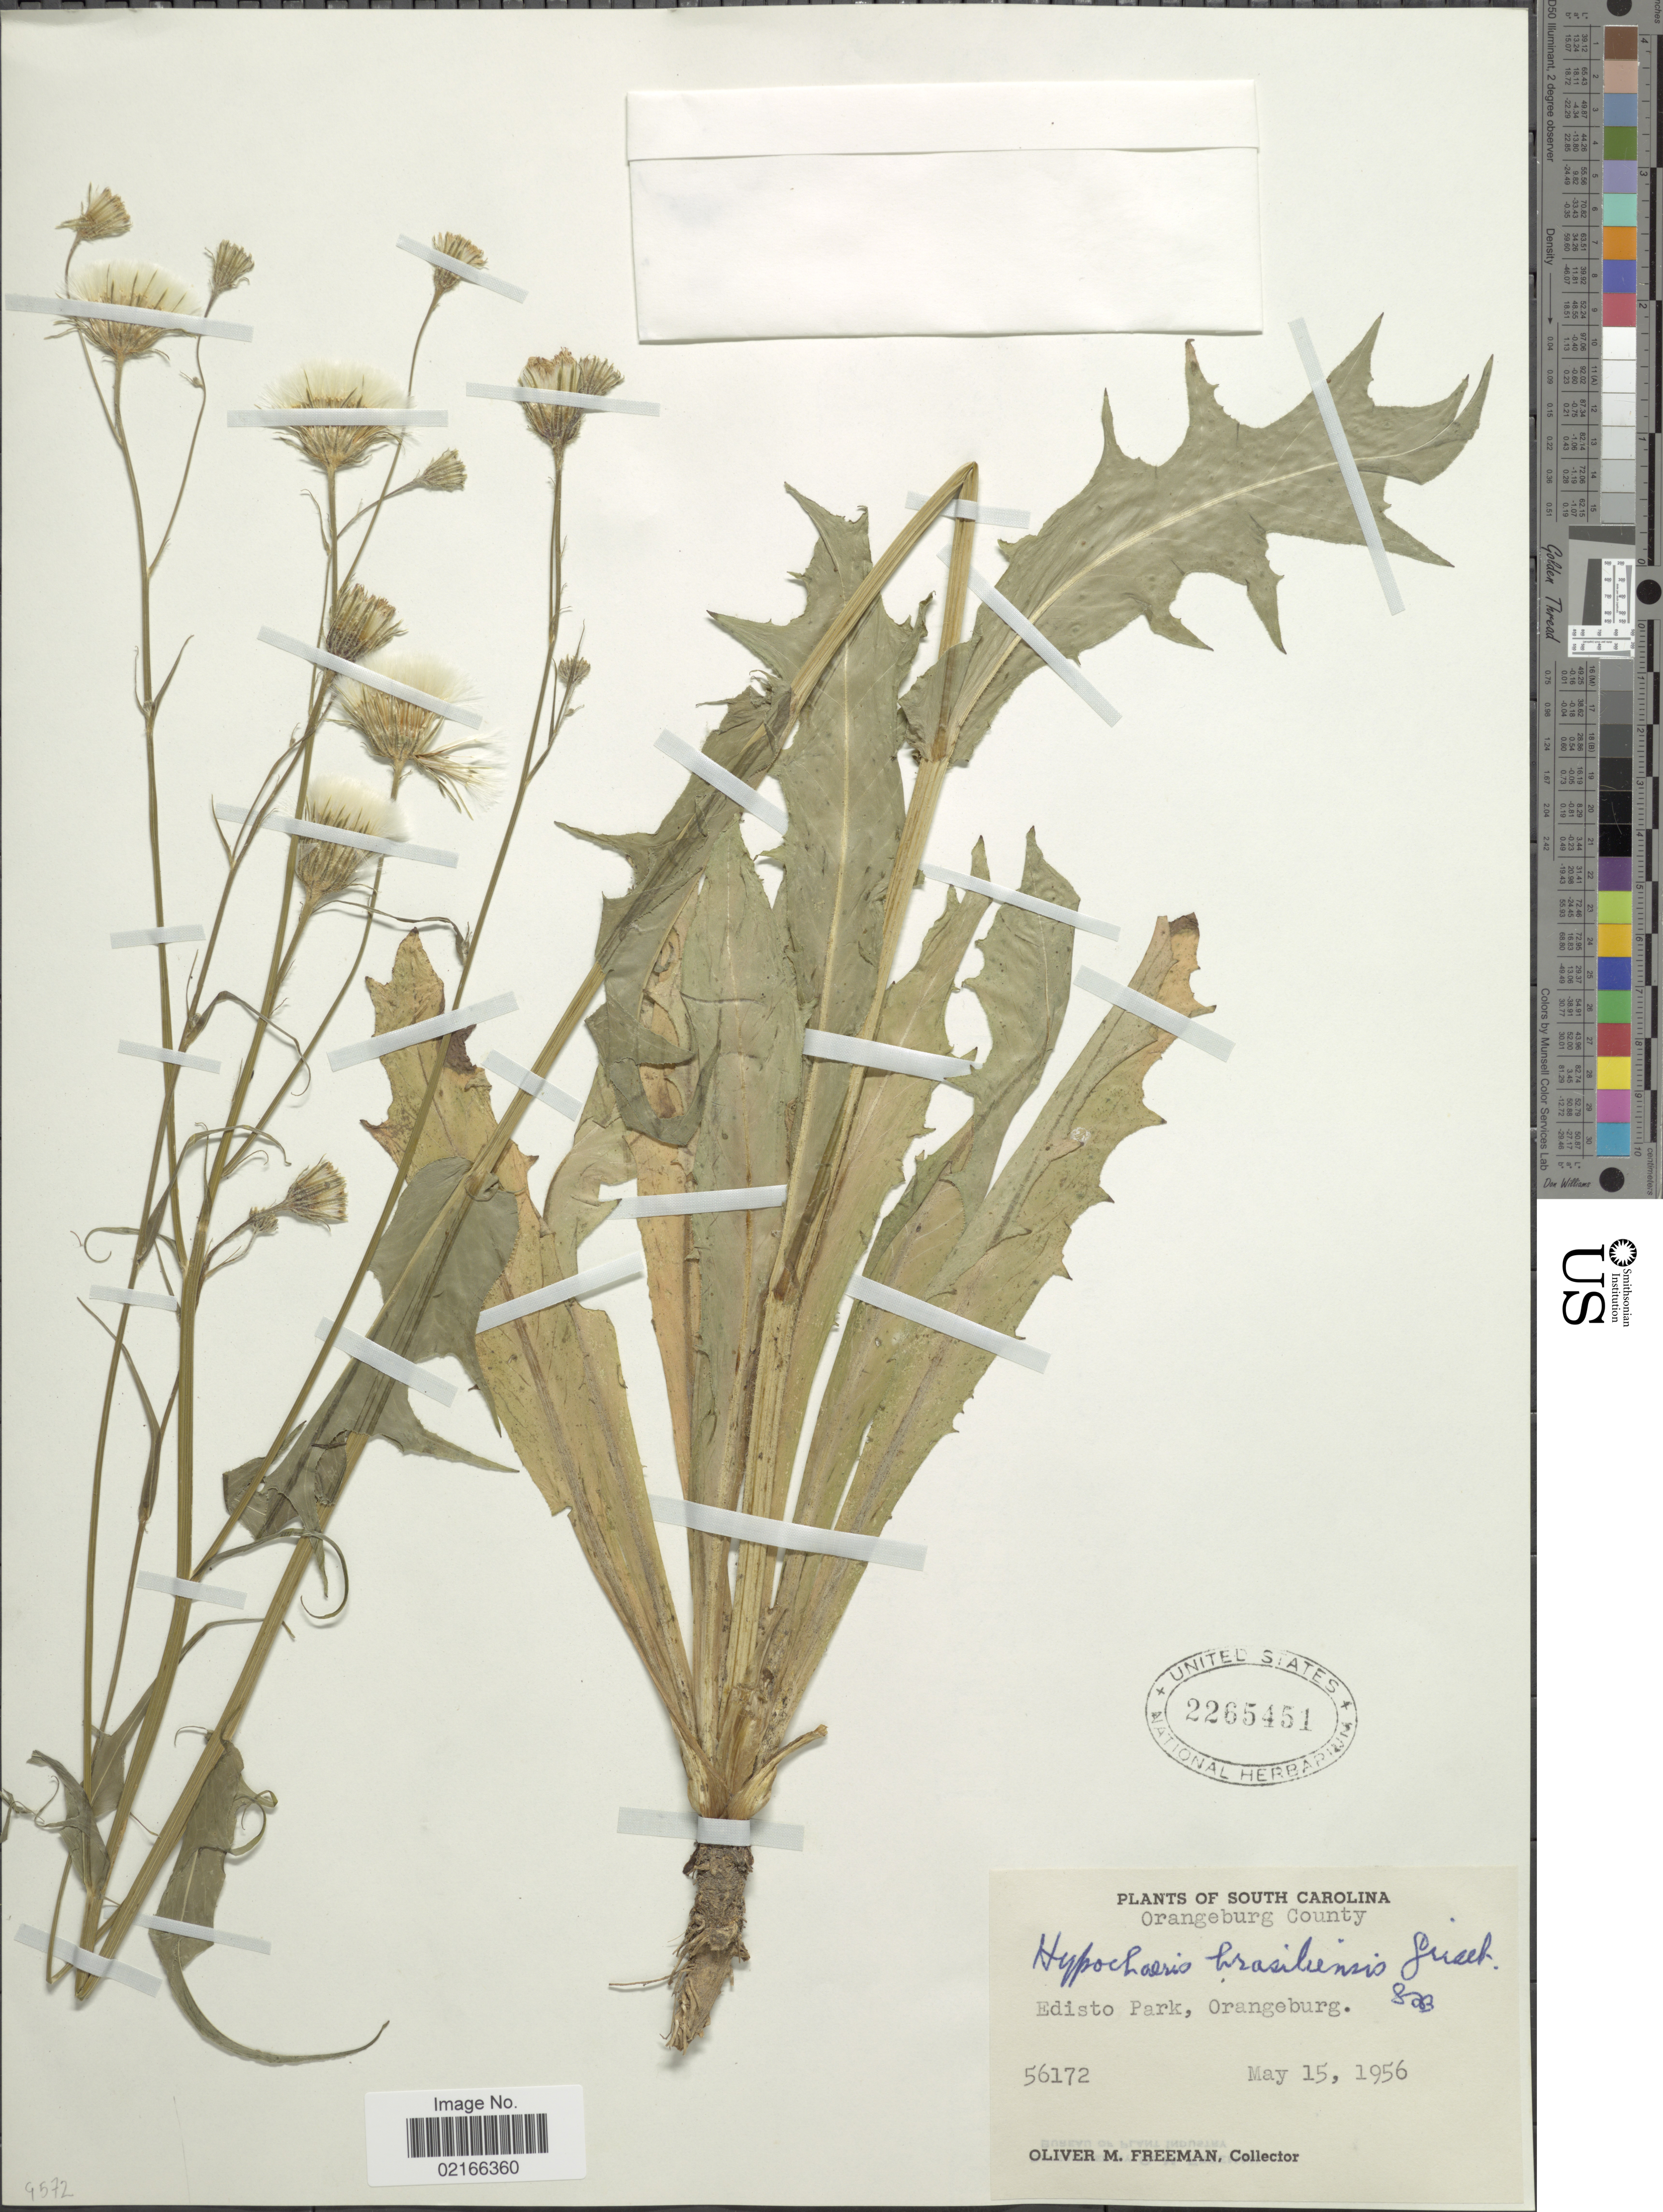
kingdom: Plantae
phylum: Tracheophyta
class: Magnoliopsida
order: Asterales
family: Asteraceae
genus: Hypochaeris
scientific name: Hypochaeris brasiliensis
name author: (Less.) Griseb.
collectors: O. Freeman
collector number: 56172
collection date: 1956-05-15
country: United States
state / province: South Carolina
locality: Orangeburg County. Edisto Park, Orangeburg County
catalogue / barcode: US 2265451